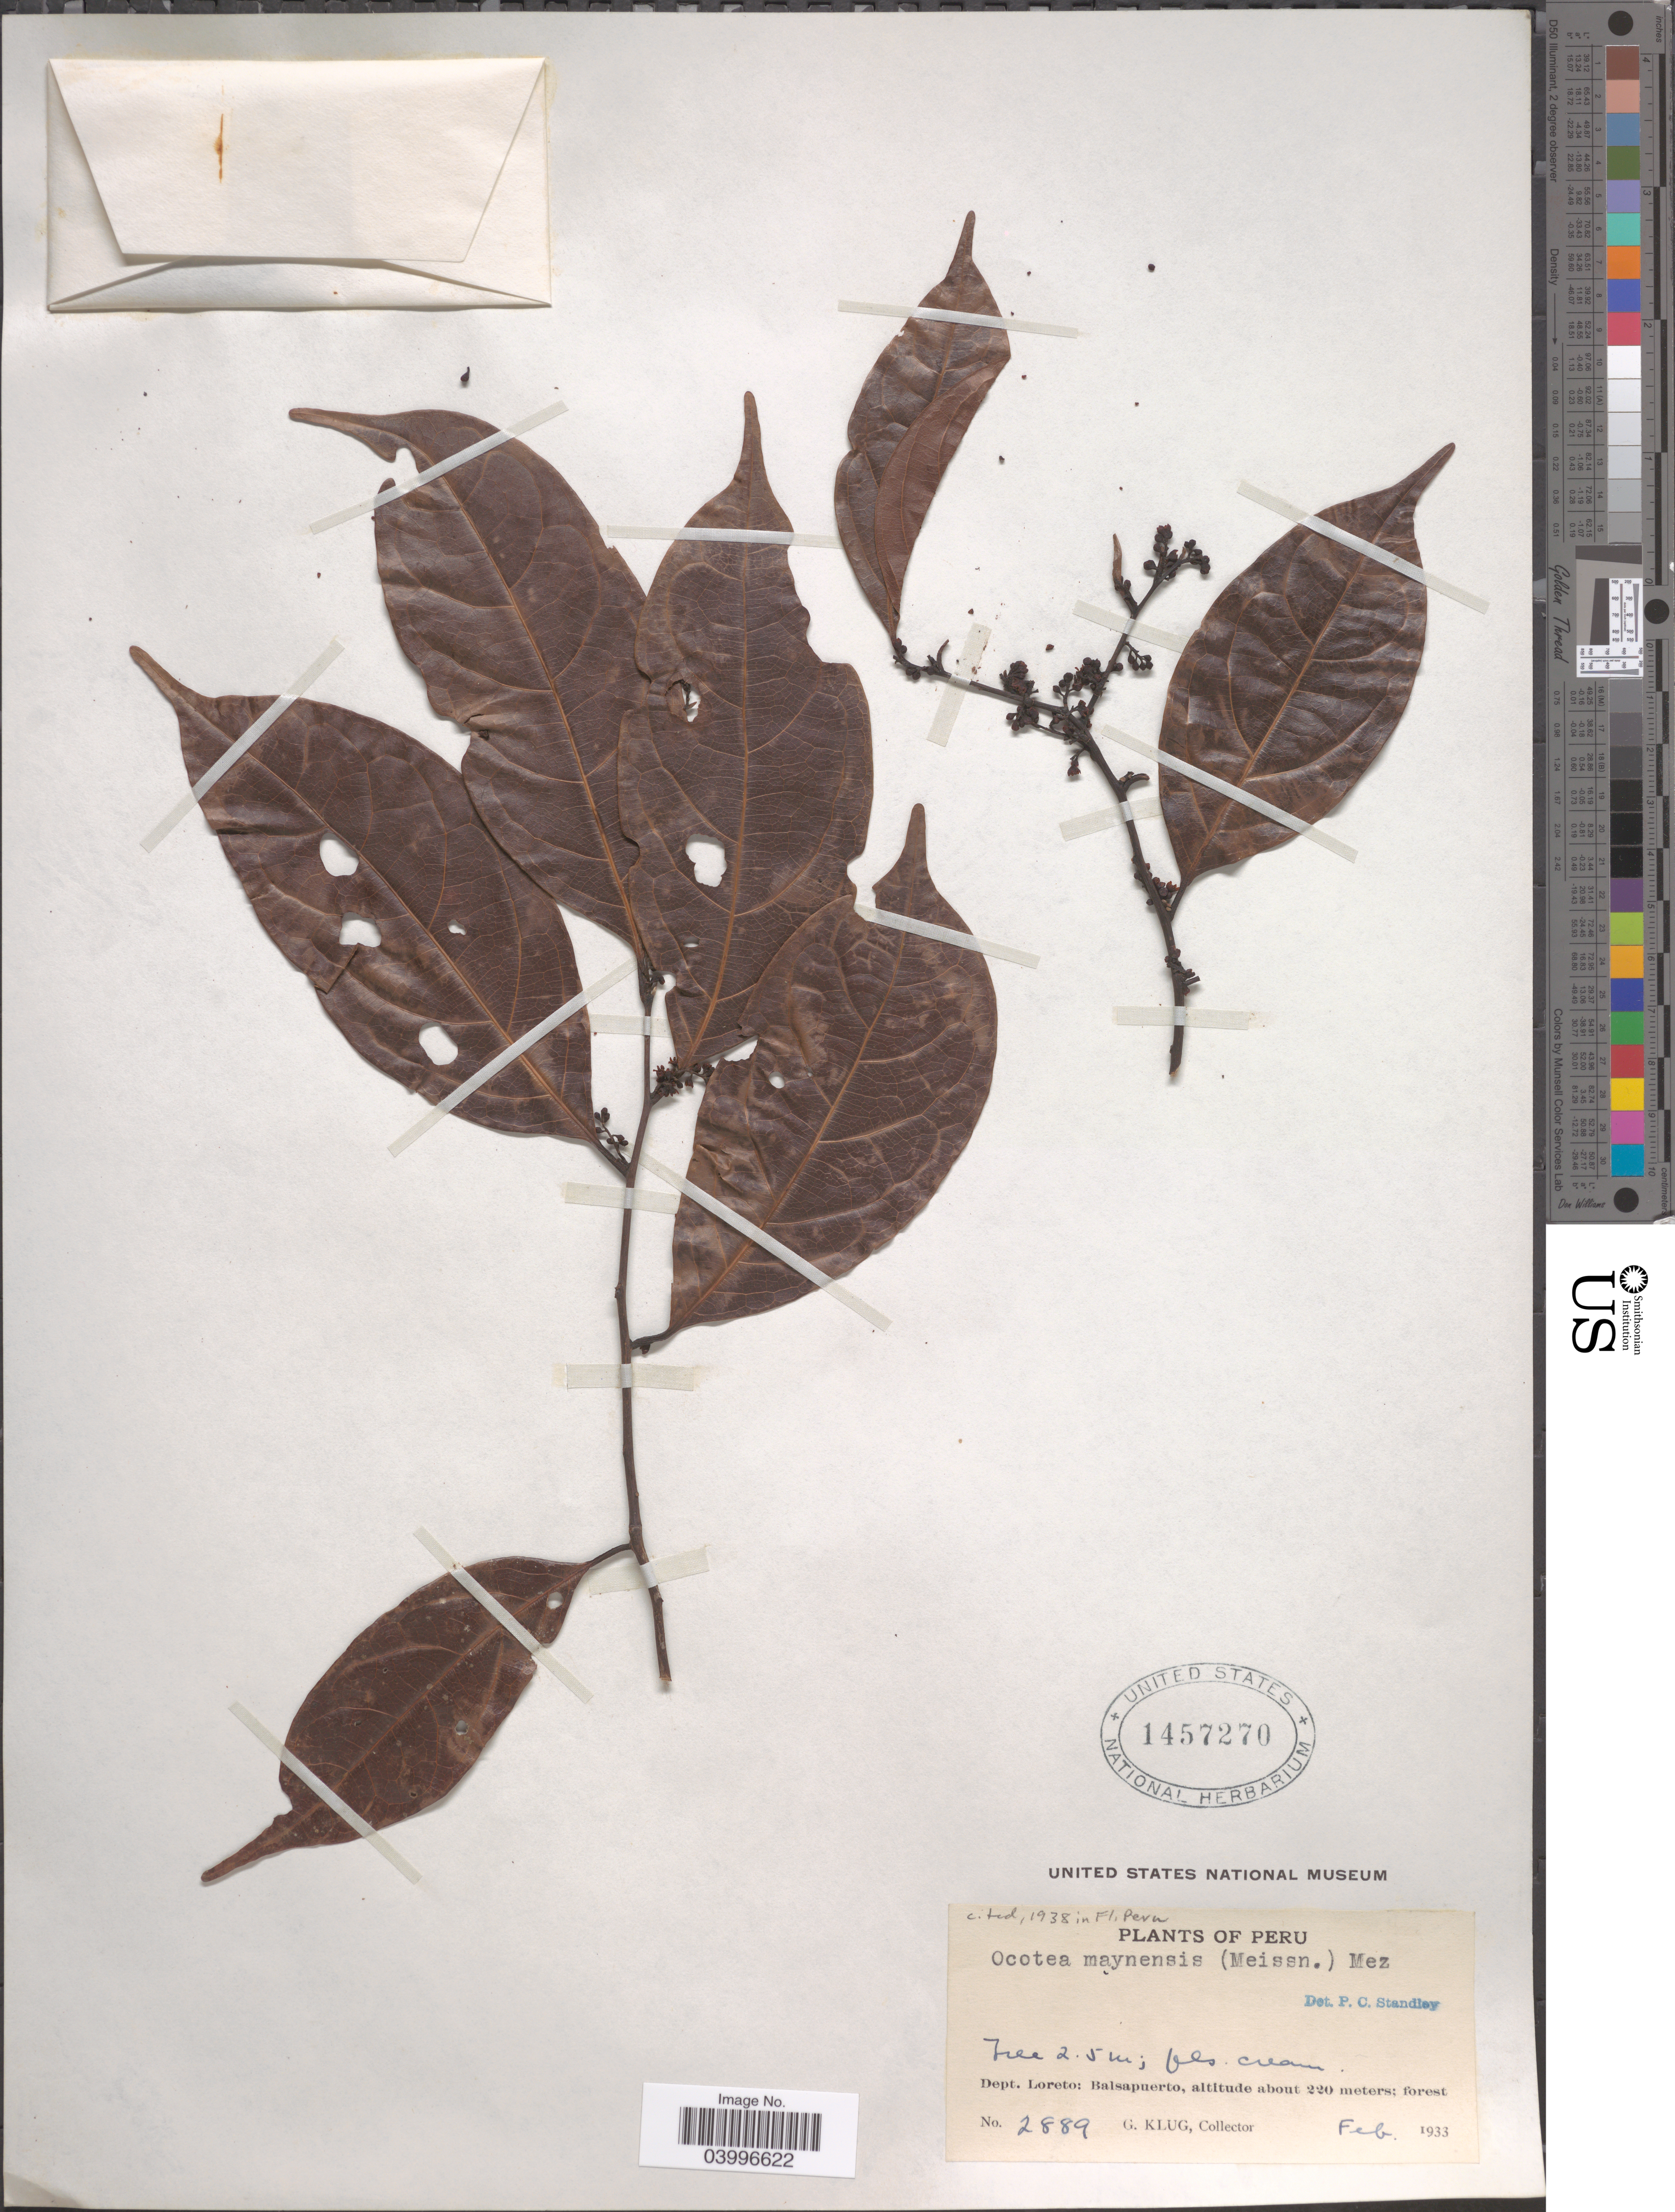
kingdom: Plantae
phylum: Tracheophyta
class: Magnoliopsida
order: Laurales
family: Lauraceae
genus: Ocotea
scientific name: Ocotea maynensis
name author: (Meisn.) Mez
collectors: G. Klug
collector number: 2889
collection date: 1933-02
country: Peru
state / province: Loreto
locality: Dept. Loreto: Balsapuerto.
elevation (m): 220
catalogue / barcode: US 1457270